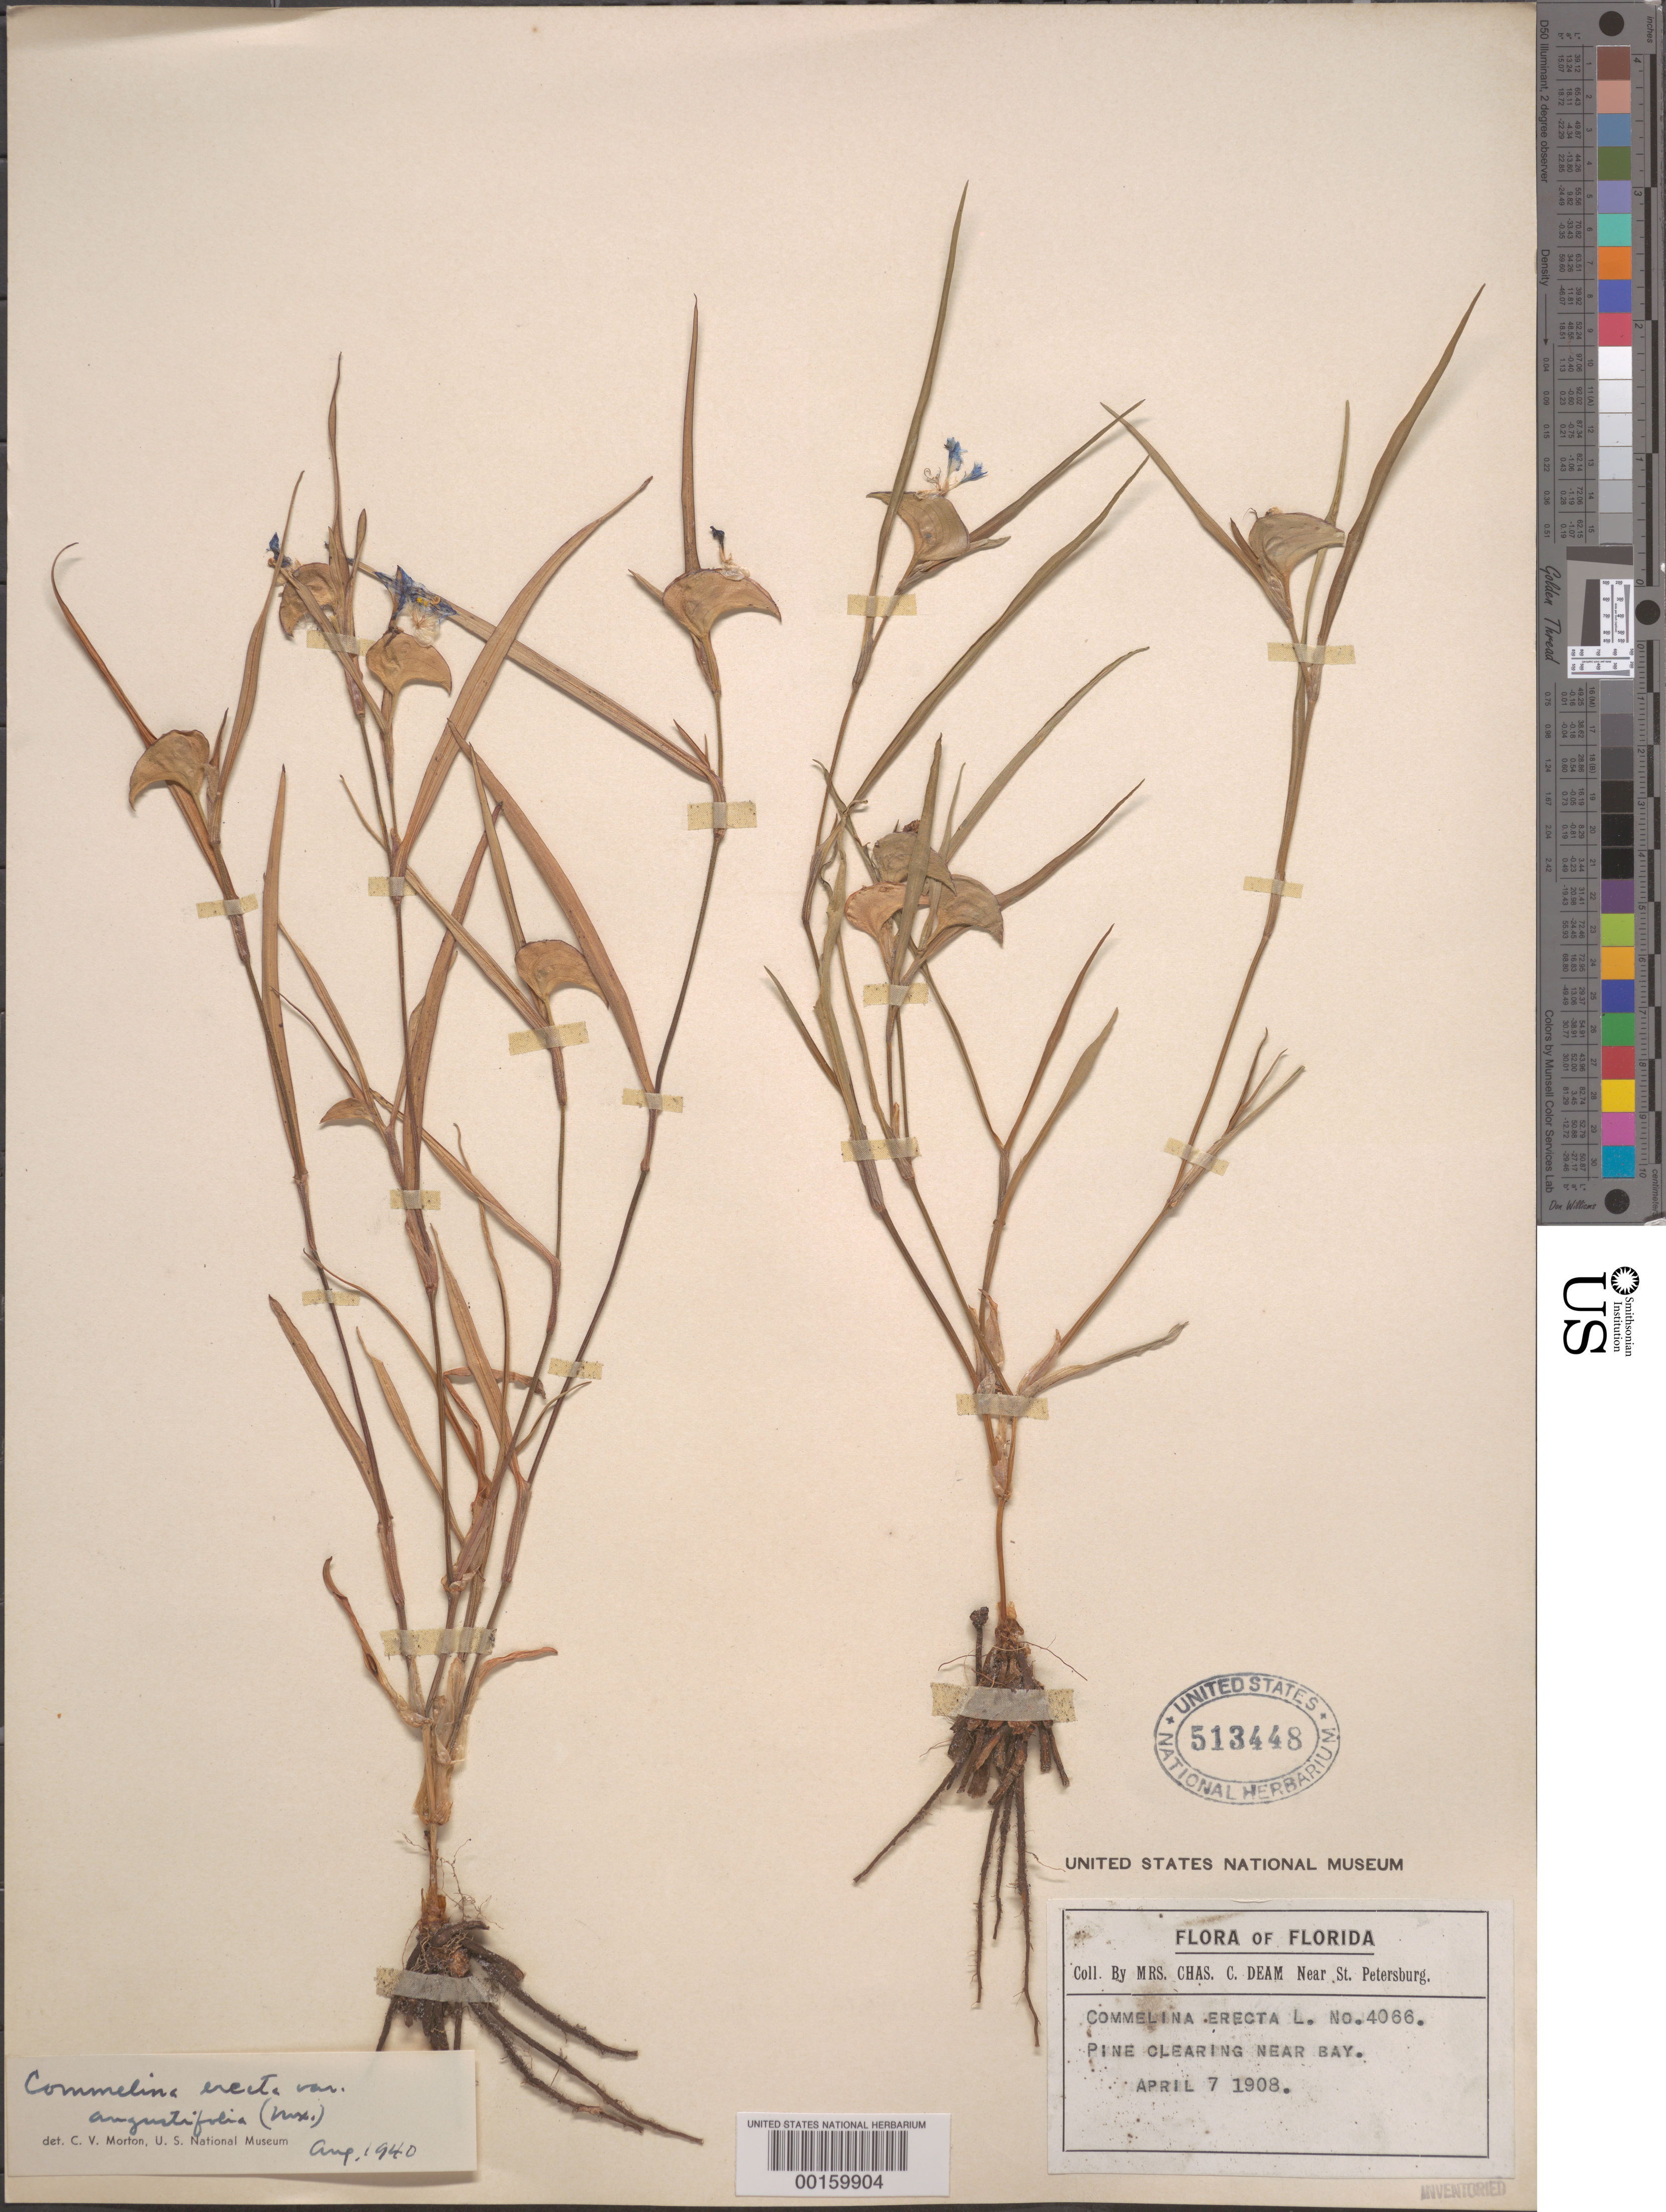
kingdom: Plantae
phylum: Tracheophyta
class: Liliopsida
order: Commelinales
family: Commelinaceae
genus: Commelina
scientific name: Commelina erecta var. angustifolia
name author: (Michx.) Fernald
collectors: C. C. Deam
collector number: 4066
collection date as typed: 07 Apr 1908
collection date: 1908-04-07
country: United States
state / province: Florida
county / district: Pinellas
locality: Near st. petersburg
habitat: Pine clearings near bay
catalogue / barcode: US 513448